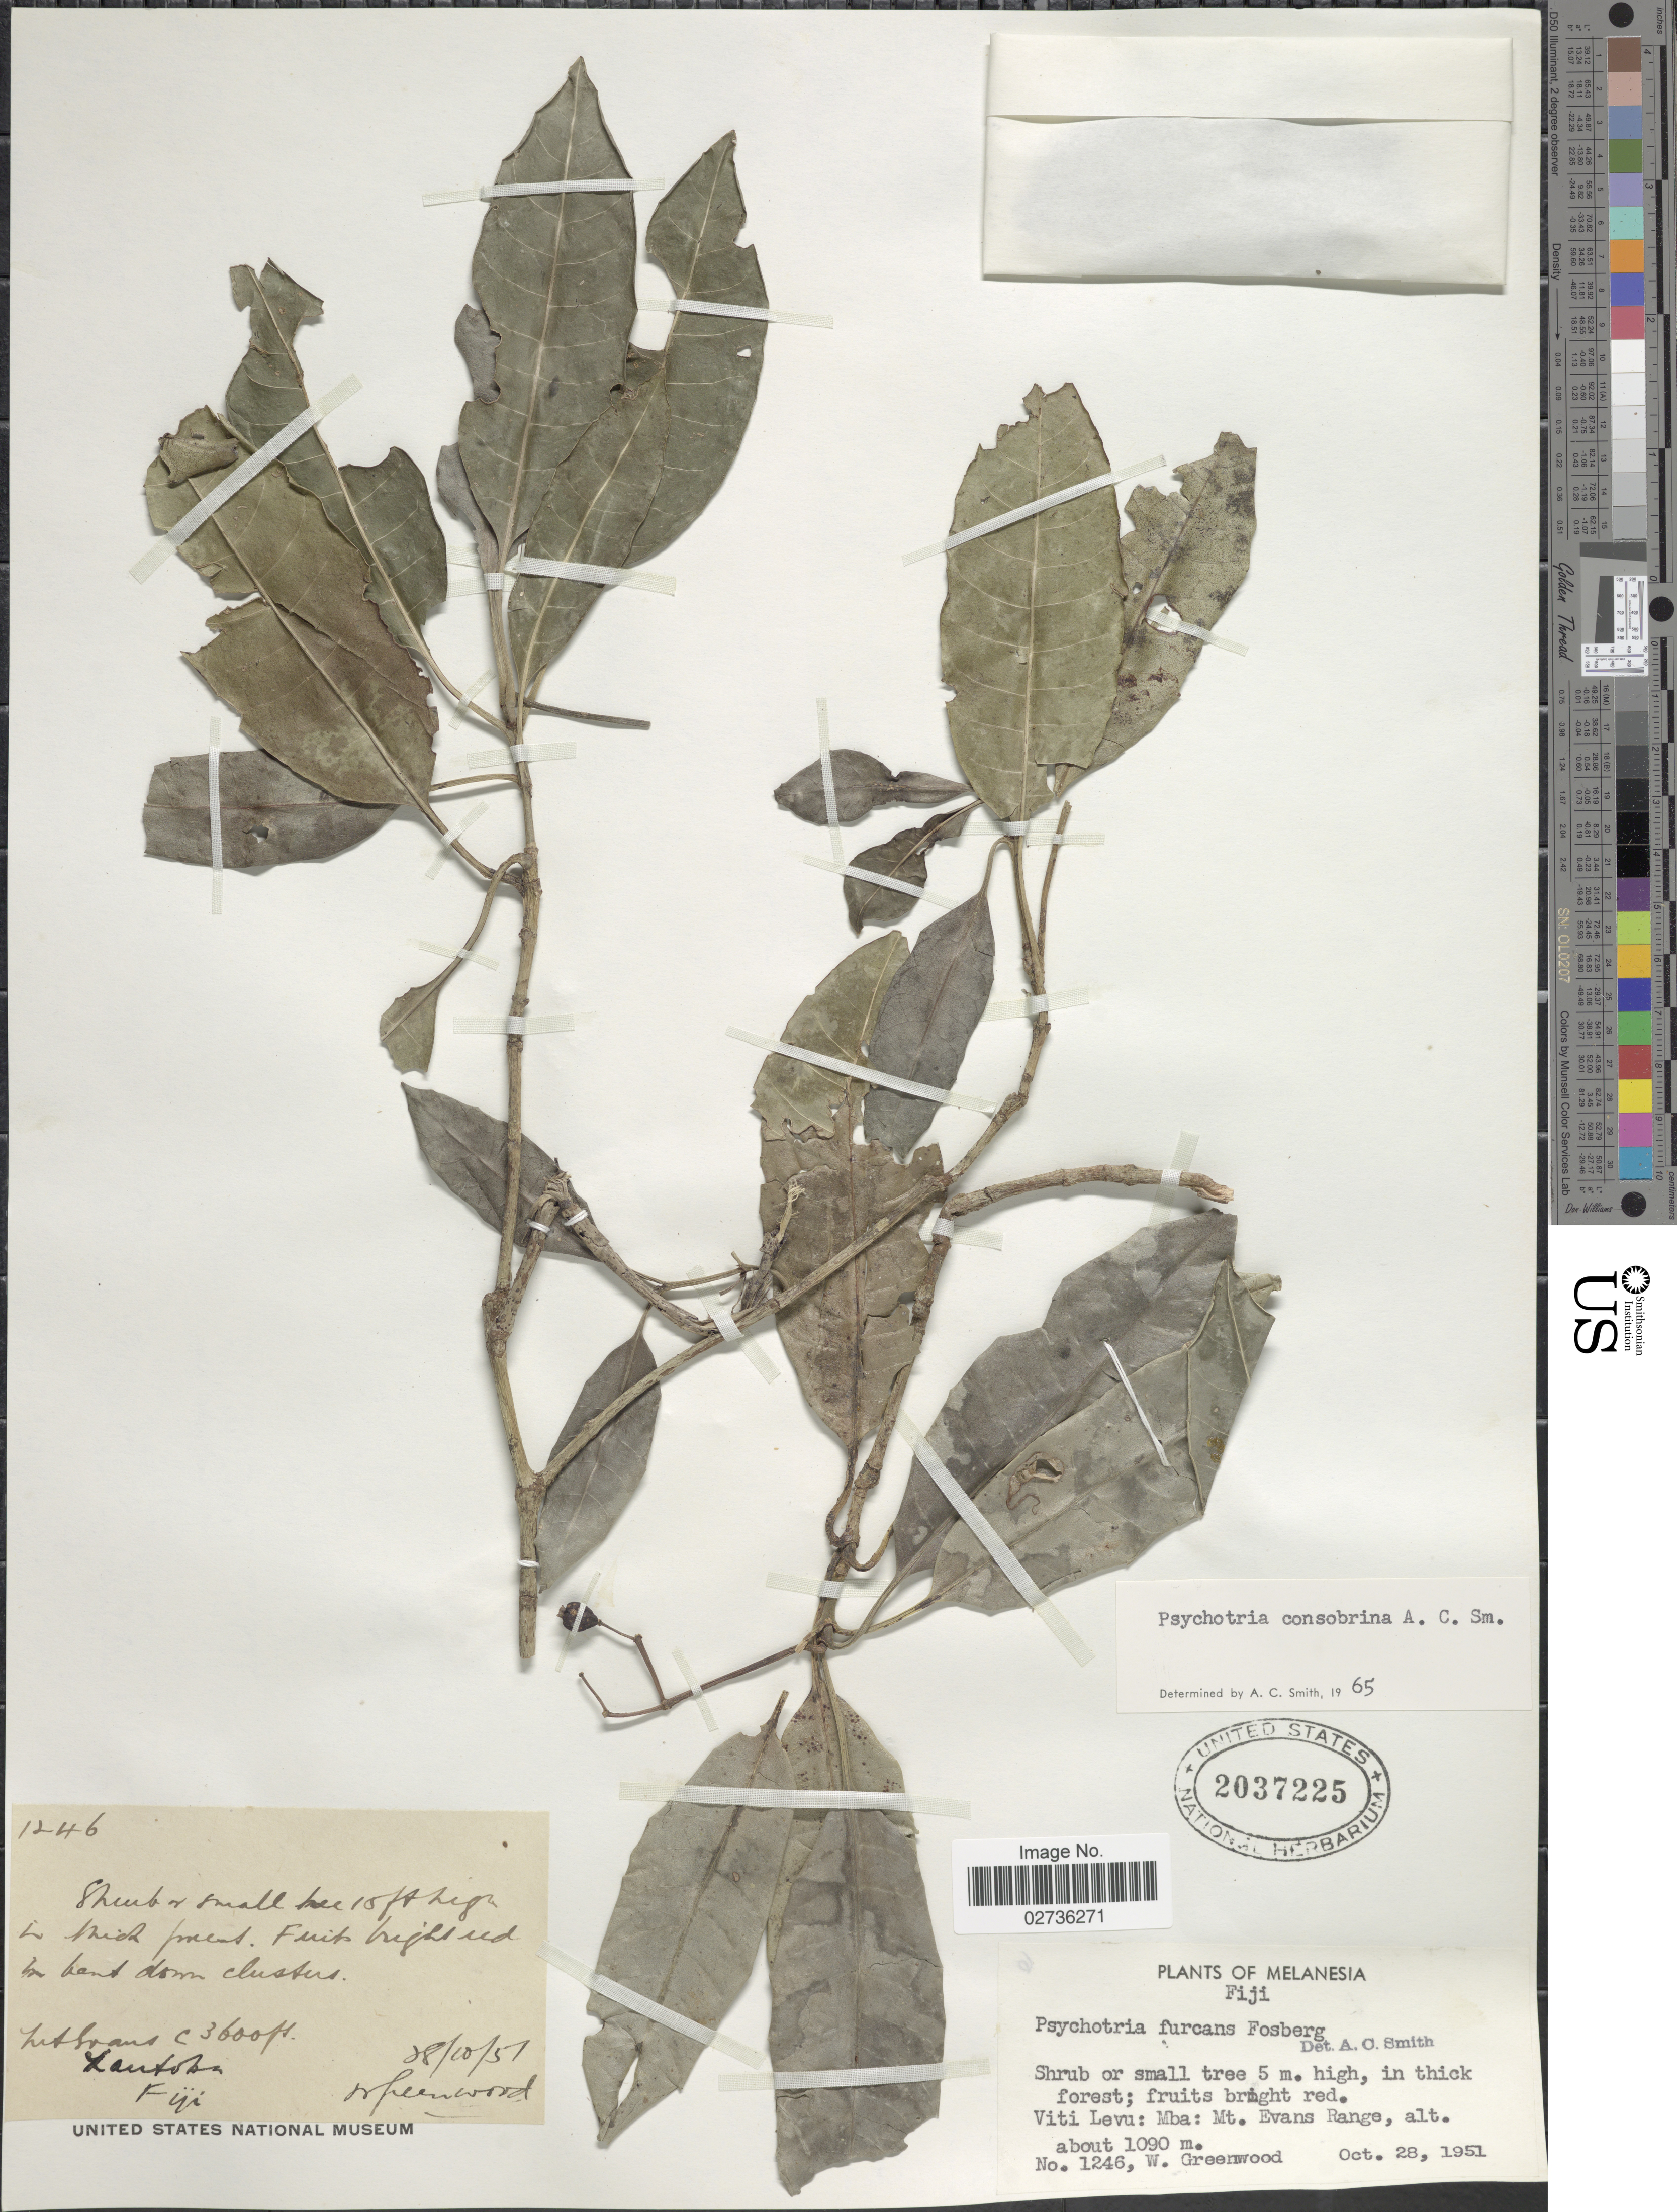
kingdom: Plantae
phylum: Tracheophyta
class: Magnoliopsida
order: Gentianales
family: Rubiaceae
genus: Psychotria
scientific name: Psychotria furcans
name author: Fosberg in A.C. Sm.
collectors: W. Greenwood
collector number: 1246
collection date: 1951-10-28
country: Fiji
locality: Melanesia. Viti Levu: Mba: Mt. Evans Range. Lithans, Zantoba. [interpreted]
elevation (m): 1090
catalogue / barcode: US 2037225